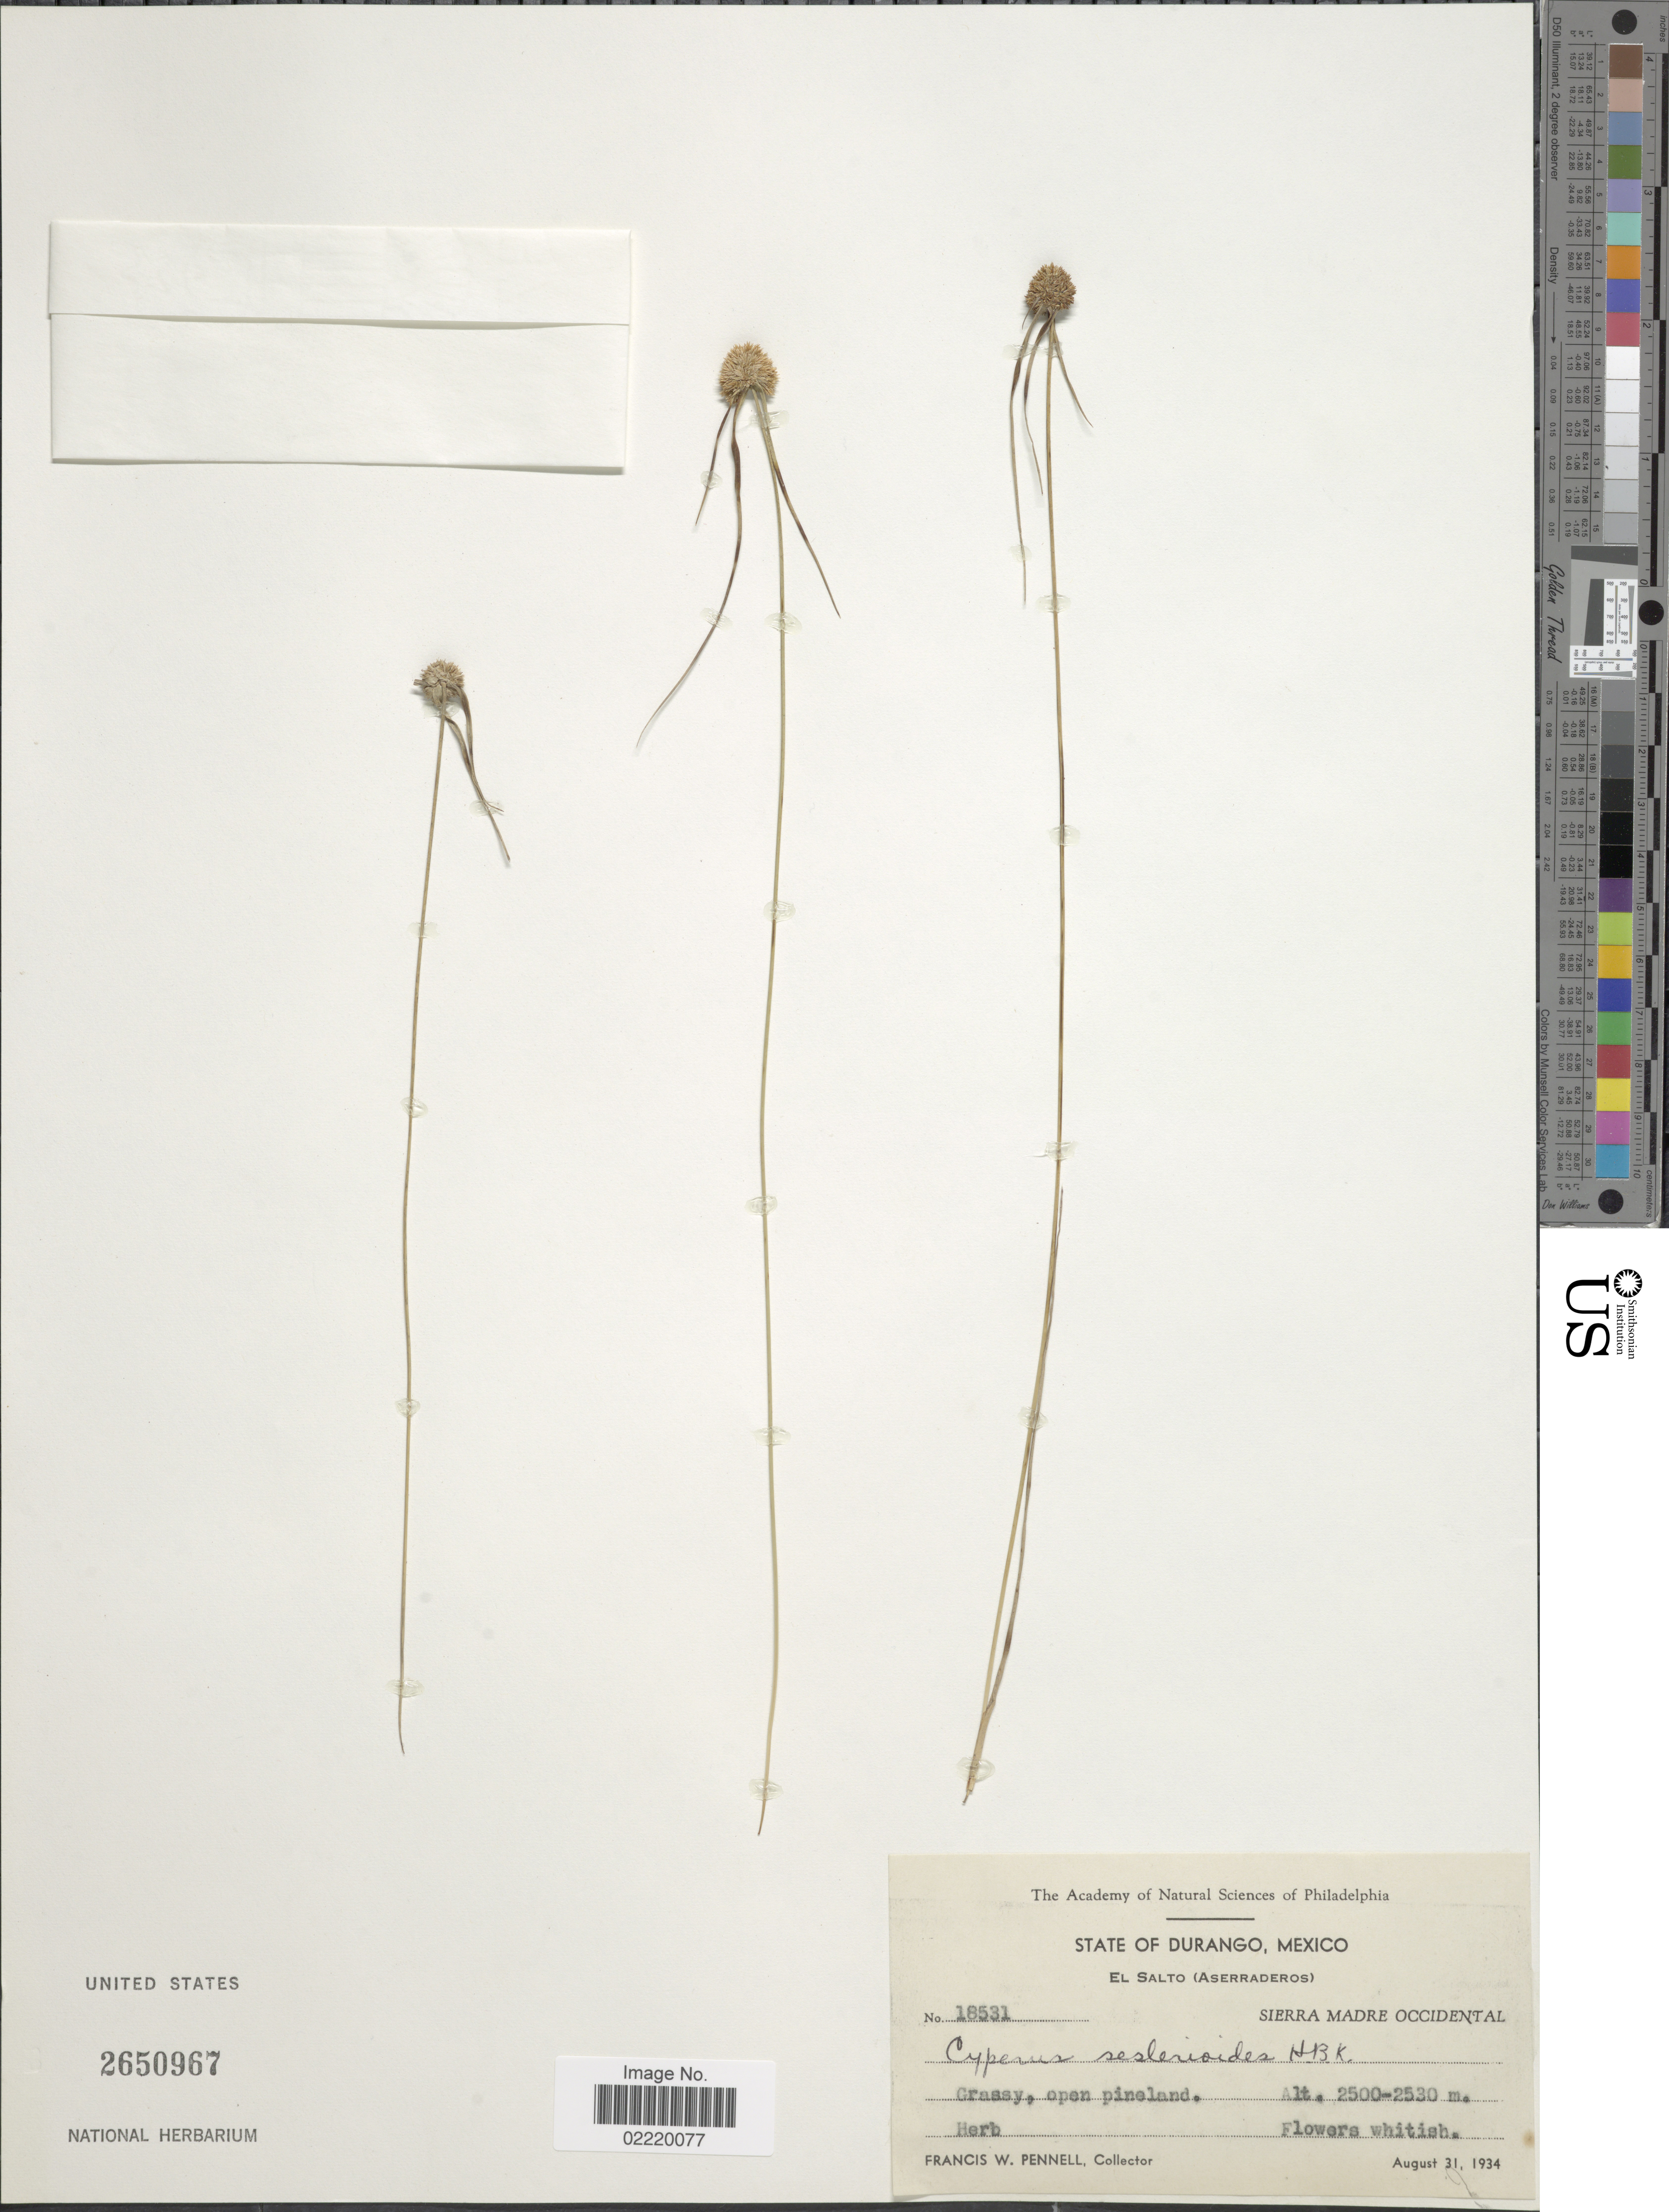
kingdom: Plantae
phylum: Tracheophyta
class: Liliopsida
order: Poales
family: Cyperaceae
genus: Cyperus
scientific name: Cyperus seslerioides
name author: Kunth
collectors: F. W. Pennell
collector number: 18531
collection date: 1934-08-31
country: Mexico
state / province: Durango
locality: El Salto (Aserraderos), Sierra Madre Occidental.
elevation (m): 2500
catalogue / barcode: US 2650967